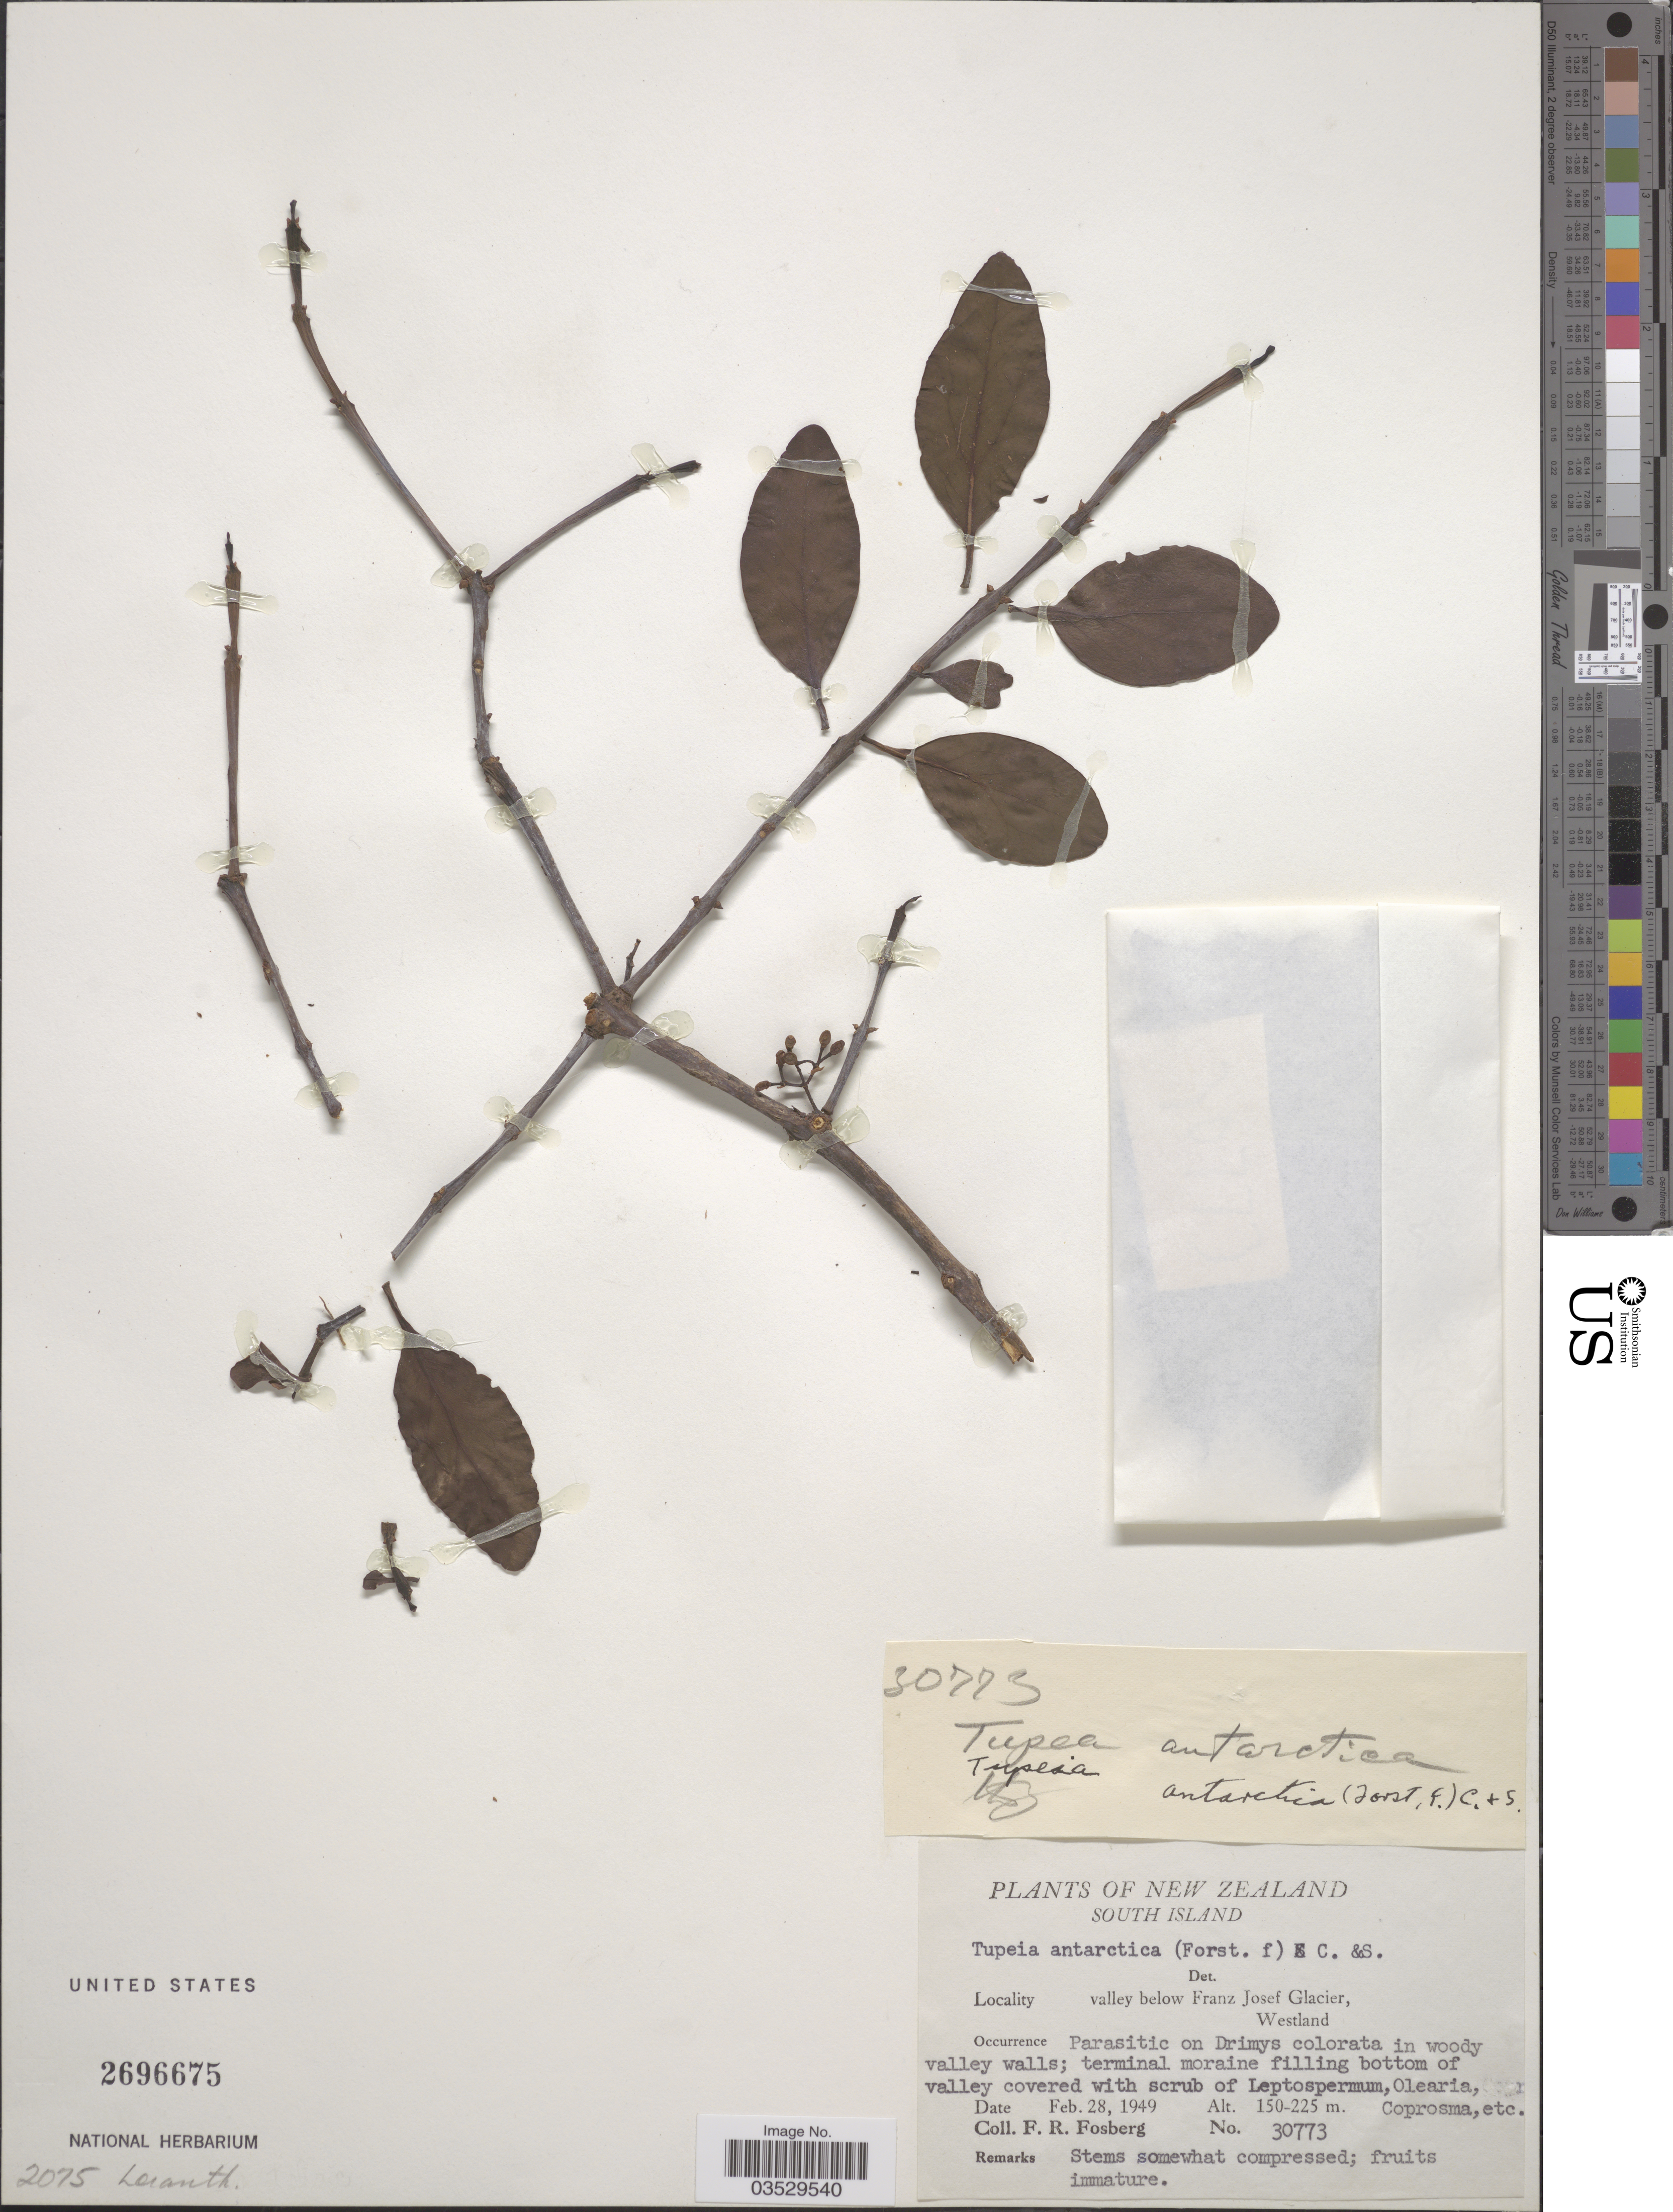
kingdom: Plantae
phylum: Tracheophyta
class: Magnoliopsida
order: Santalales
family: Loranthaceae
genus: Tupeia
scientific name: Tupeia antarctica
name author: (G. Forst.) Cham. & Schltdl.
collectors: F. R. Fosberg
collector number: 30773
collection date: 1949-02-28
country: New Zealand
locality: South Island. Valley below Franz Josef Glacier, Westland.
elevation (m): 150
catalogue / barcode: US 2696675